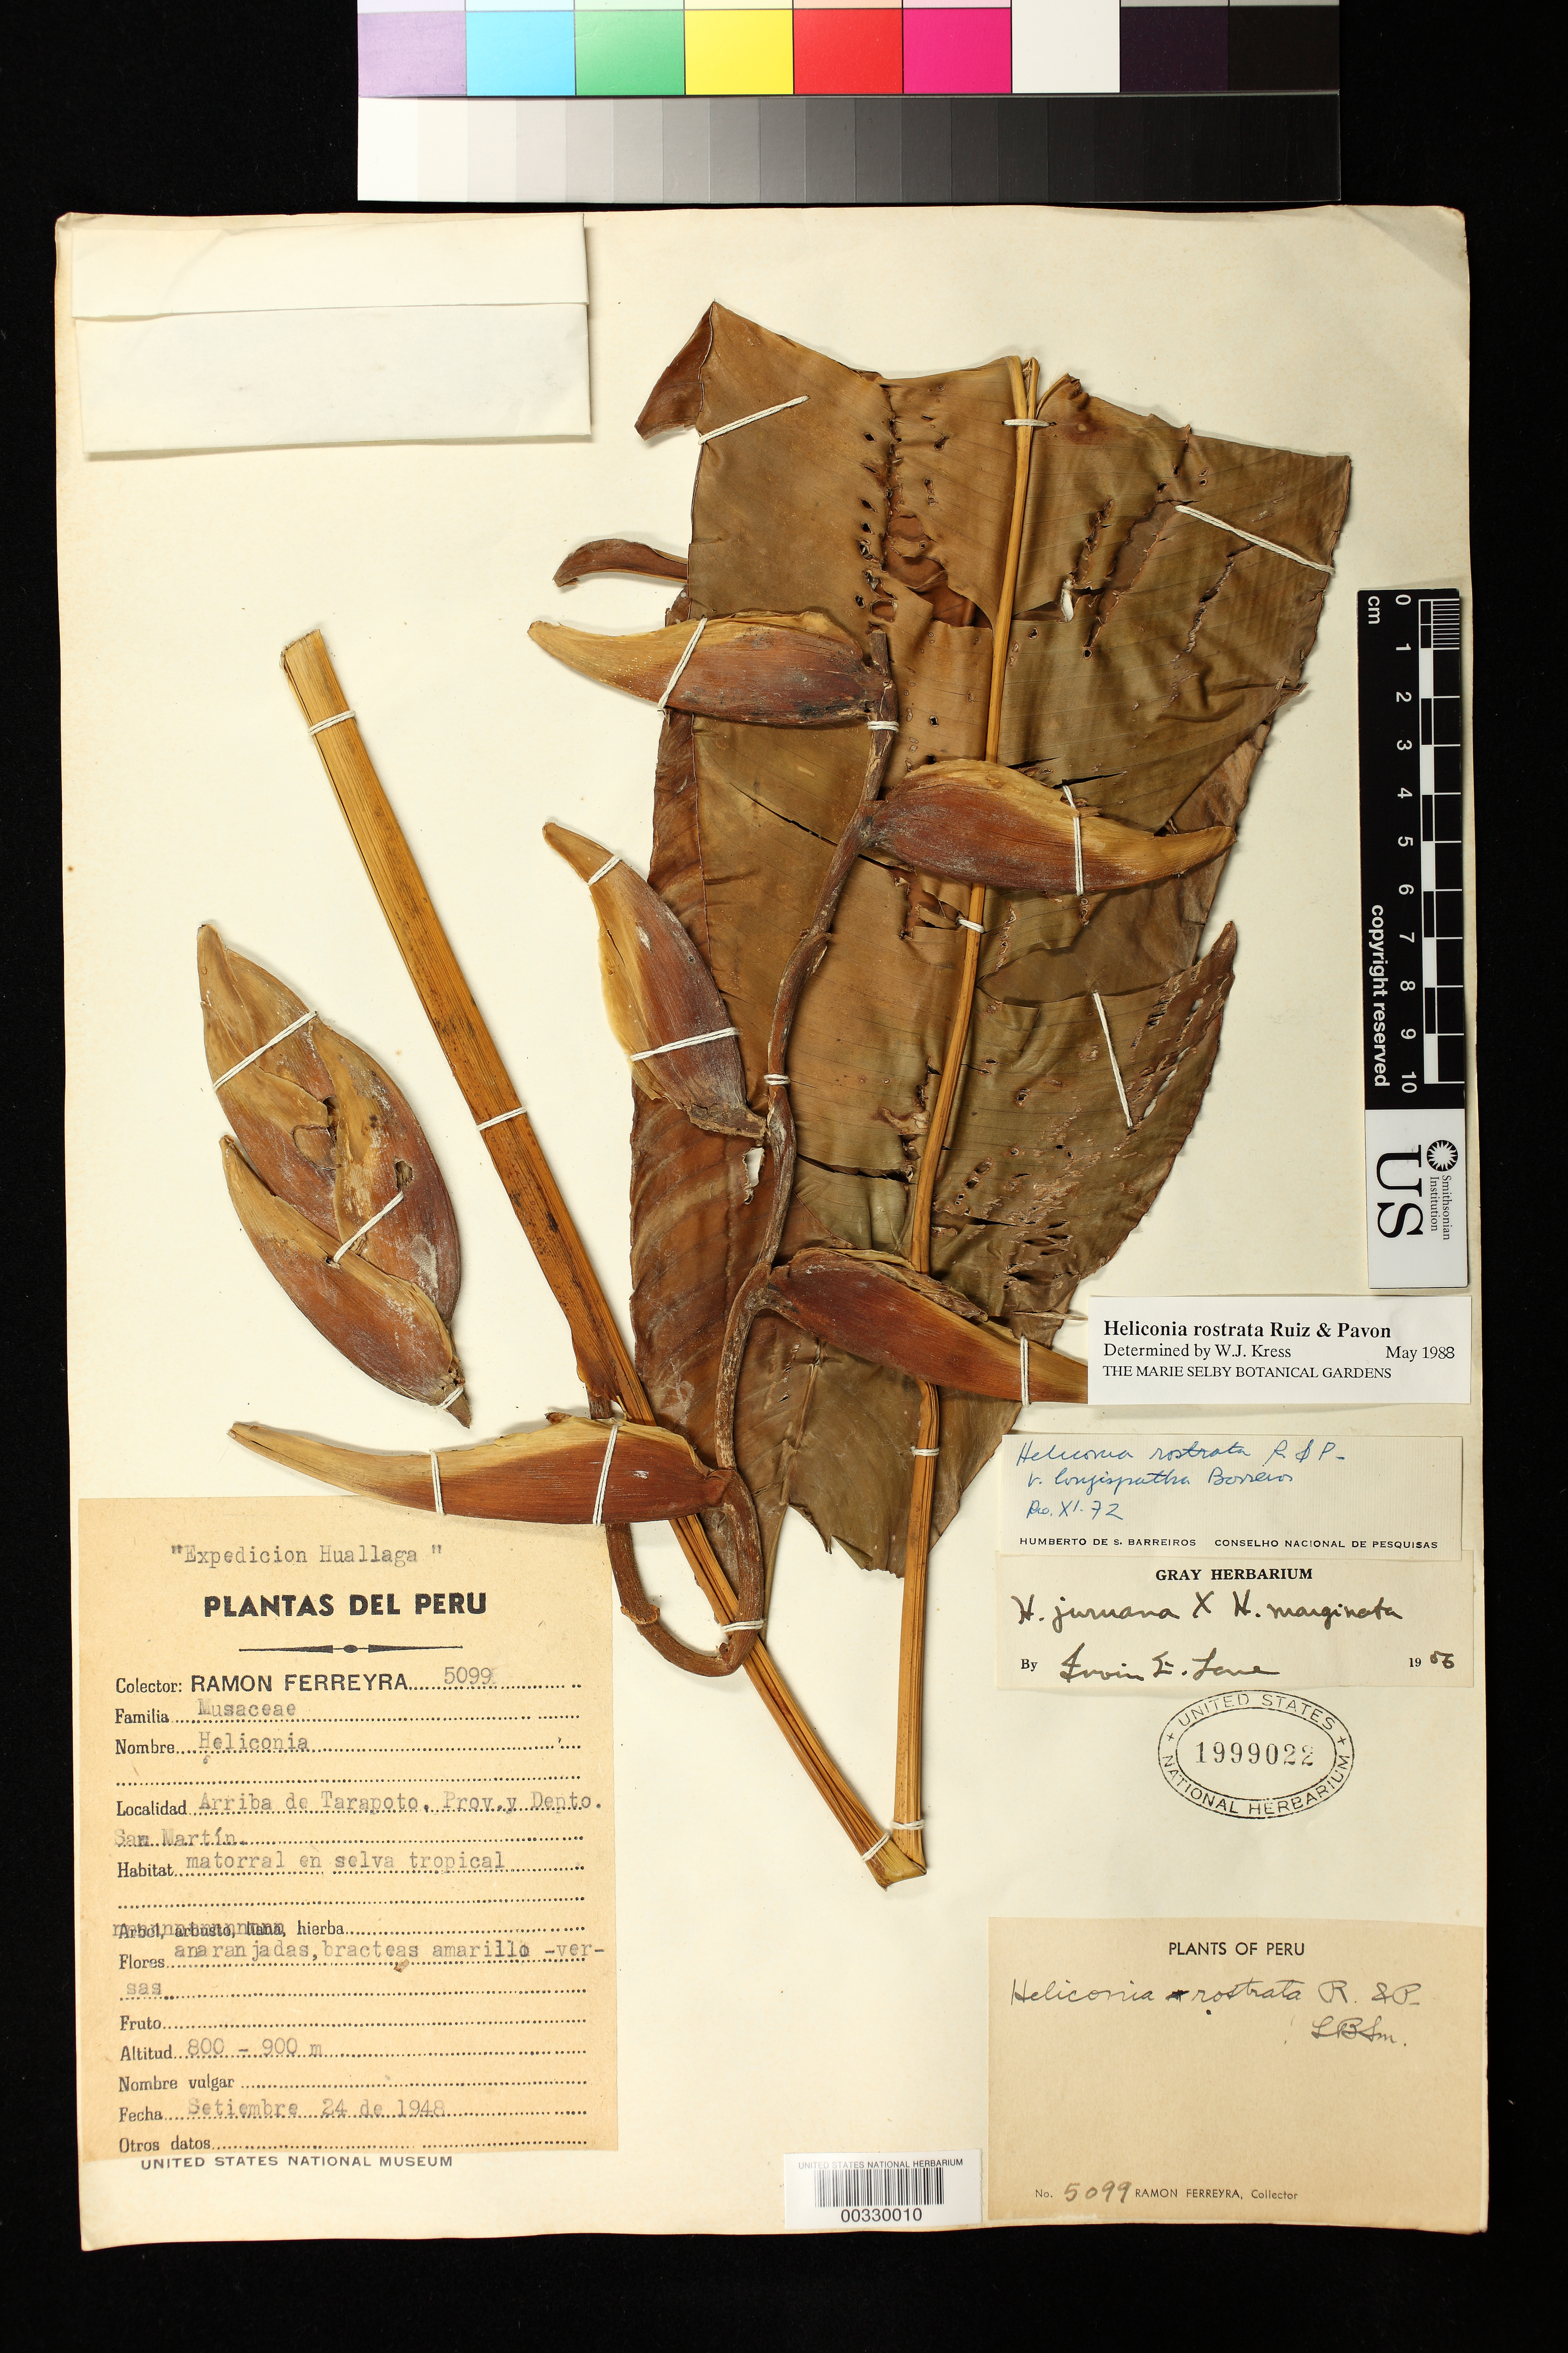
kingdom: Plantae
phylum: Tracheophyta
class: Liliopsida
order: Zingiberales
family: Heliconiaceae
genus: Heliconia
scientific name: Heliconia rostrata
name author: Ruiz & Pav.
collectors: R. A. Ferreyra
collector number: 5099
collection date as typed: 24 Sep 1948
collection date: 1948-09-24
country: Peru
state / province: San Martín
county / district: San Martín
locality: above Tarapoto, San Martin Prov.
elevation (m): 800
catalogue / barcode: US 1999022